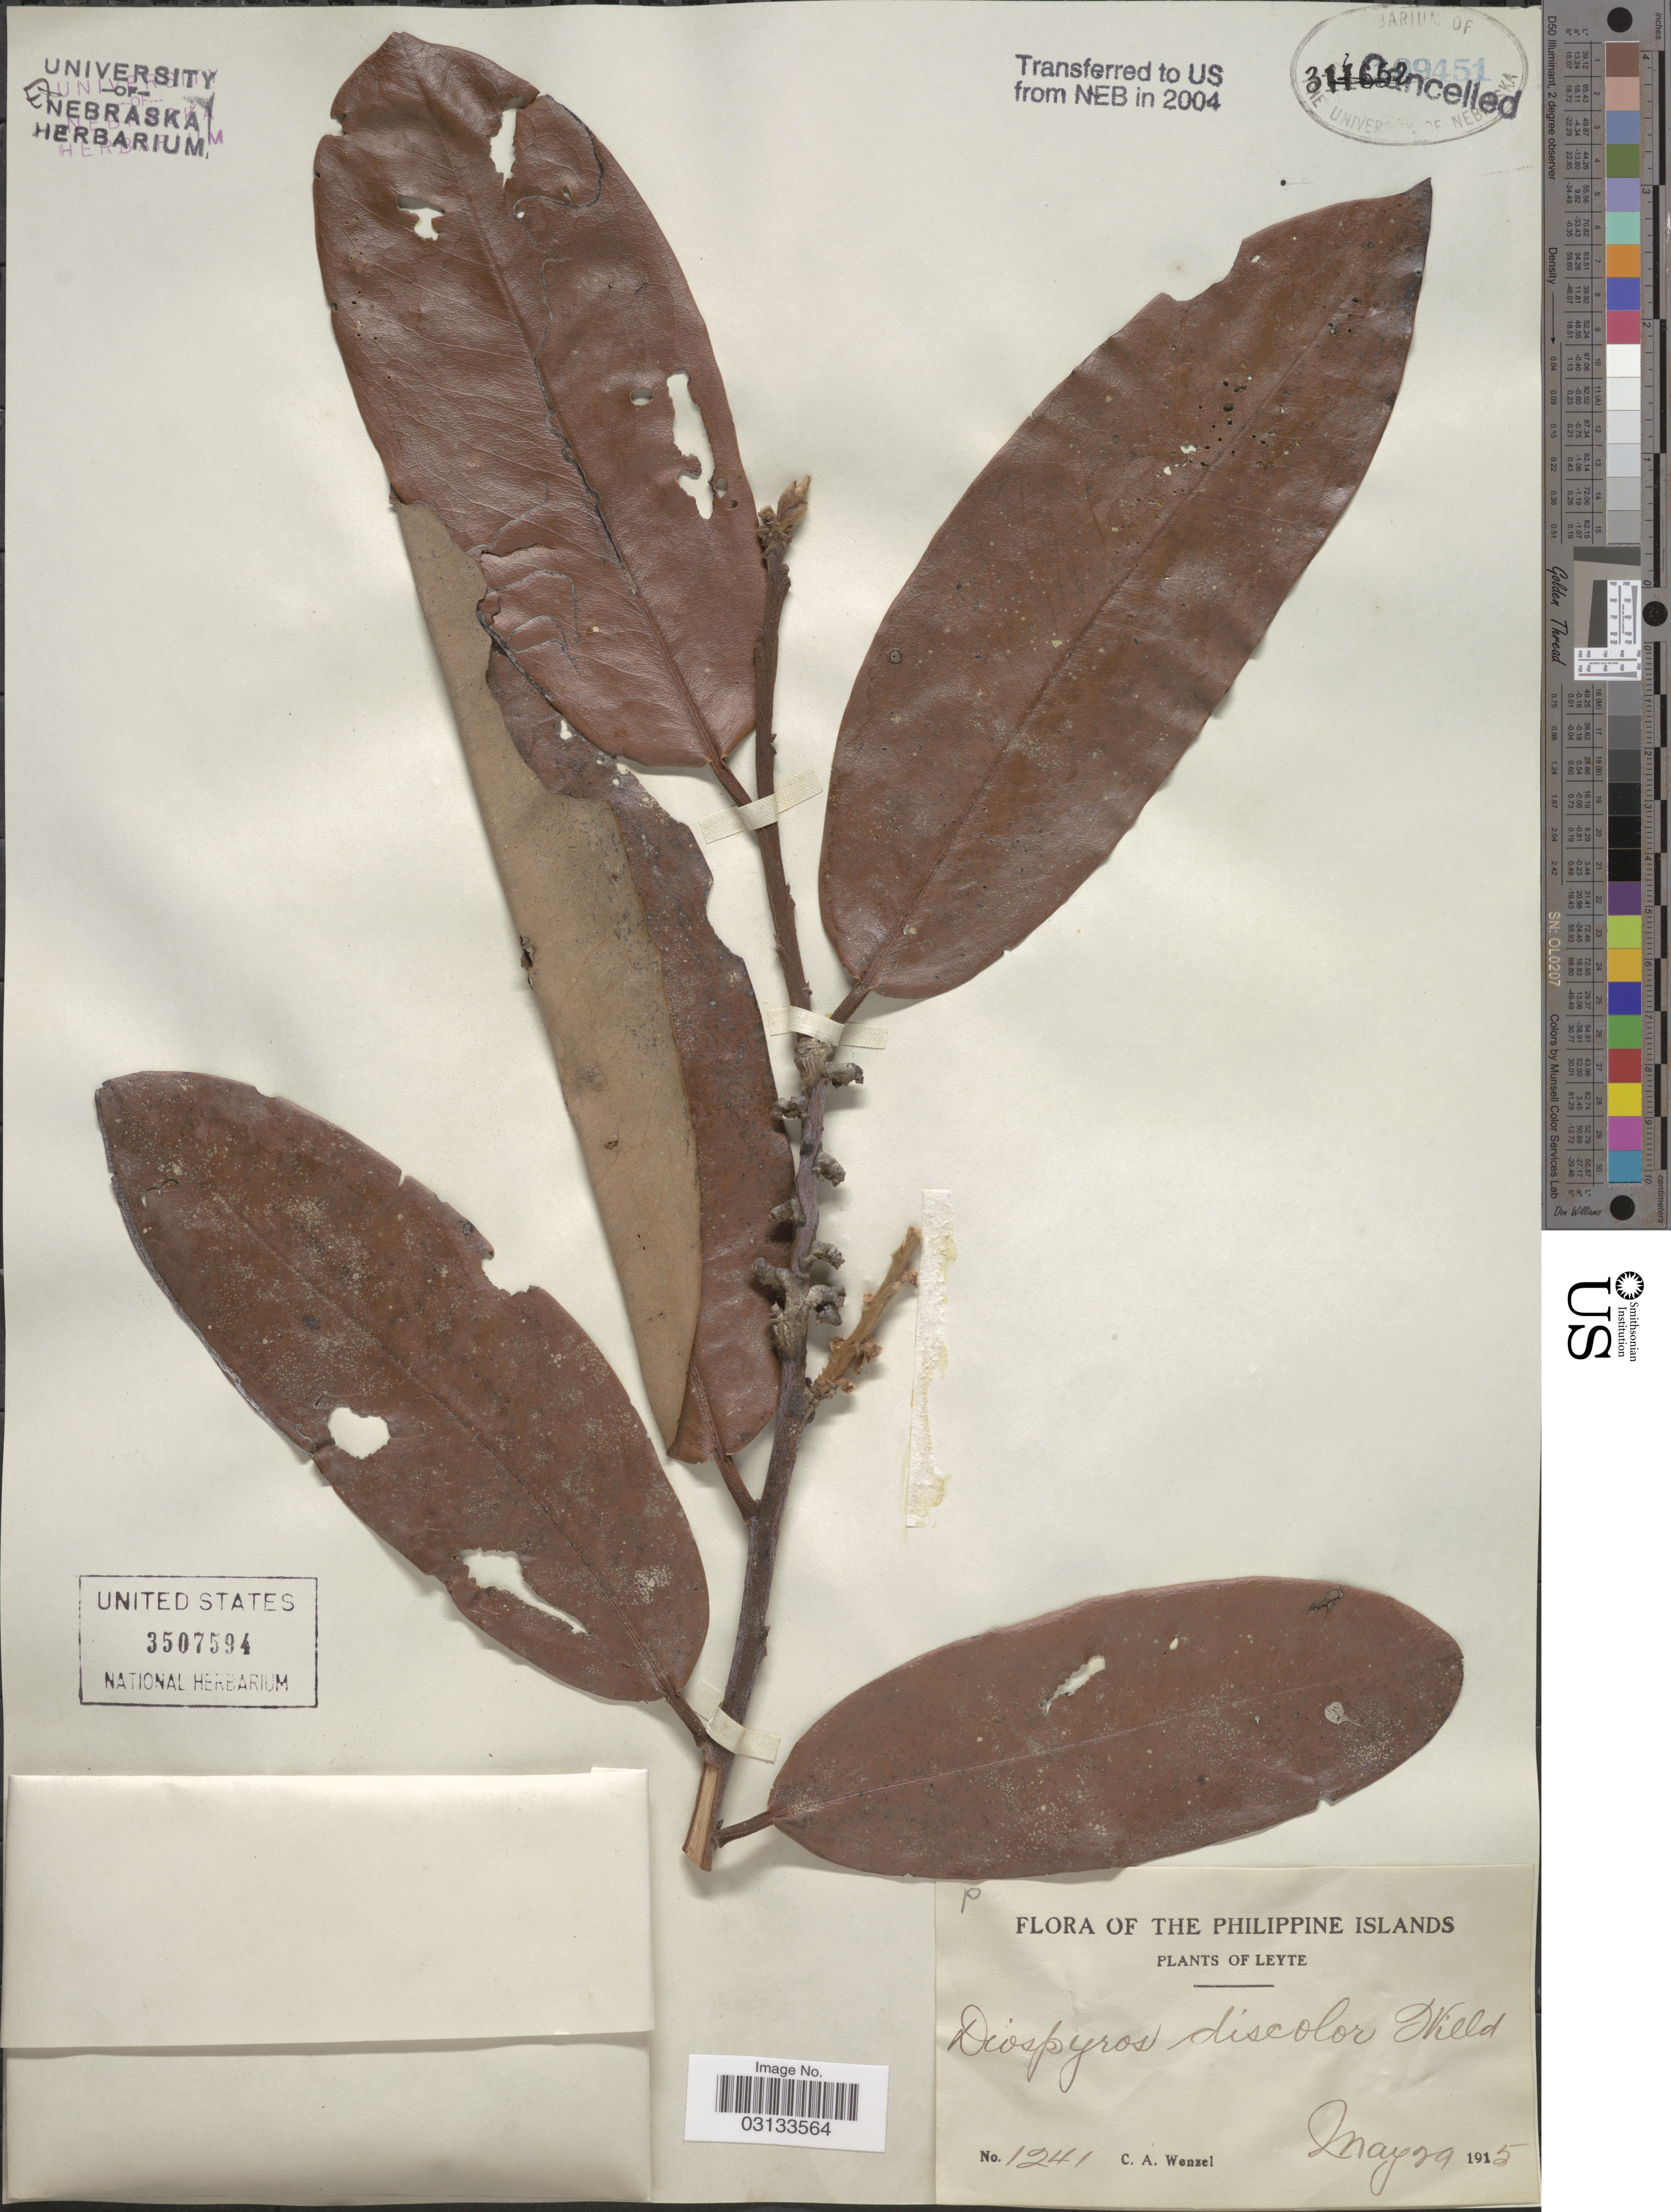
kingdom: Plantae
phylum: Tracheophyta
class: Magnoliopsida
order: Ericales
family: Ebenaceae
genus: Diospyros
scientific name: Diospyros discolor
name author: Willd.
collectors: C. Wenzel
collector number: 1241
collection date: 1915-05-29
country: Philippines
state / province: Eastern Visayas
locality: Leyte.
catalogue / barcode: US 3507594